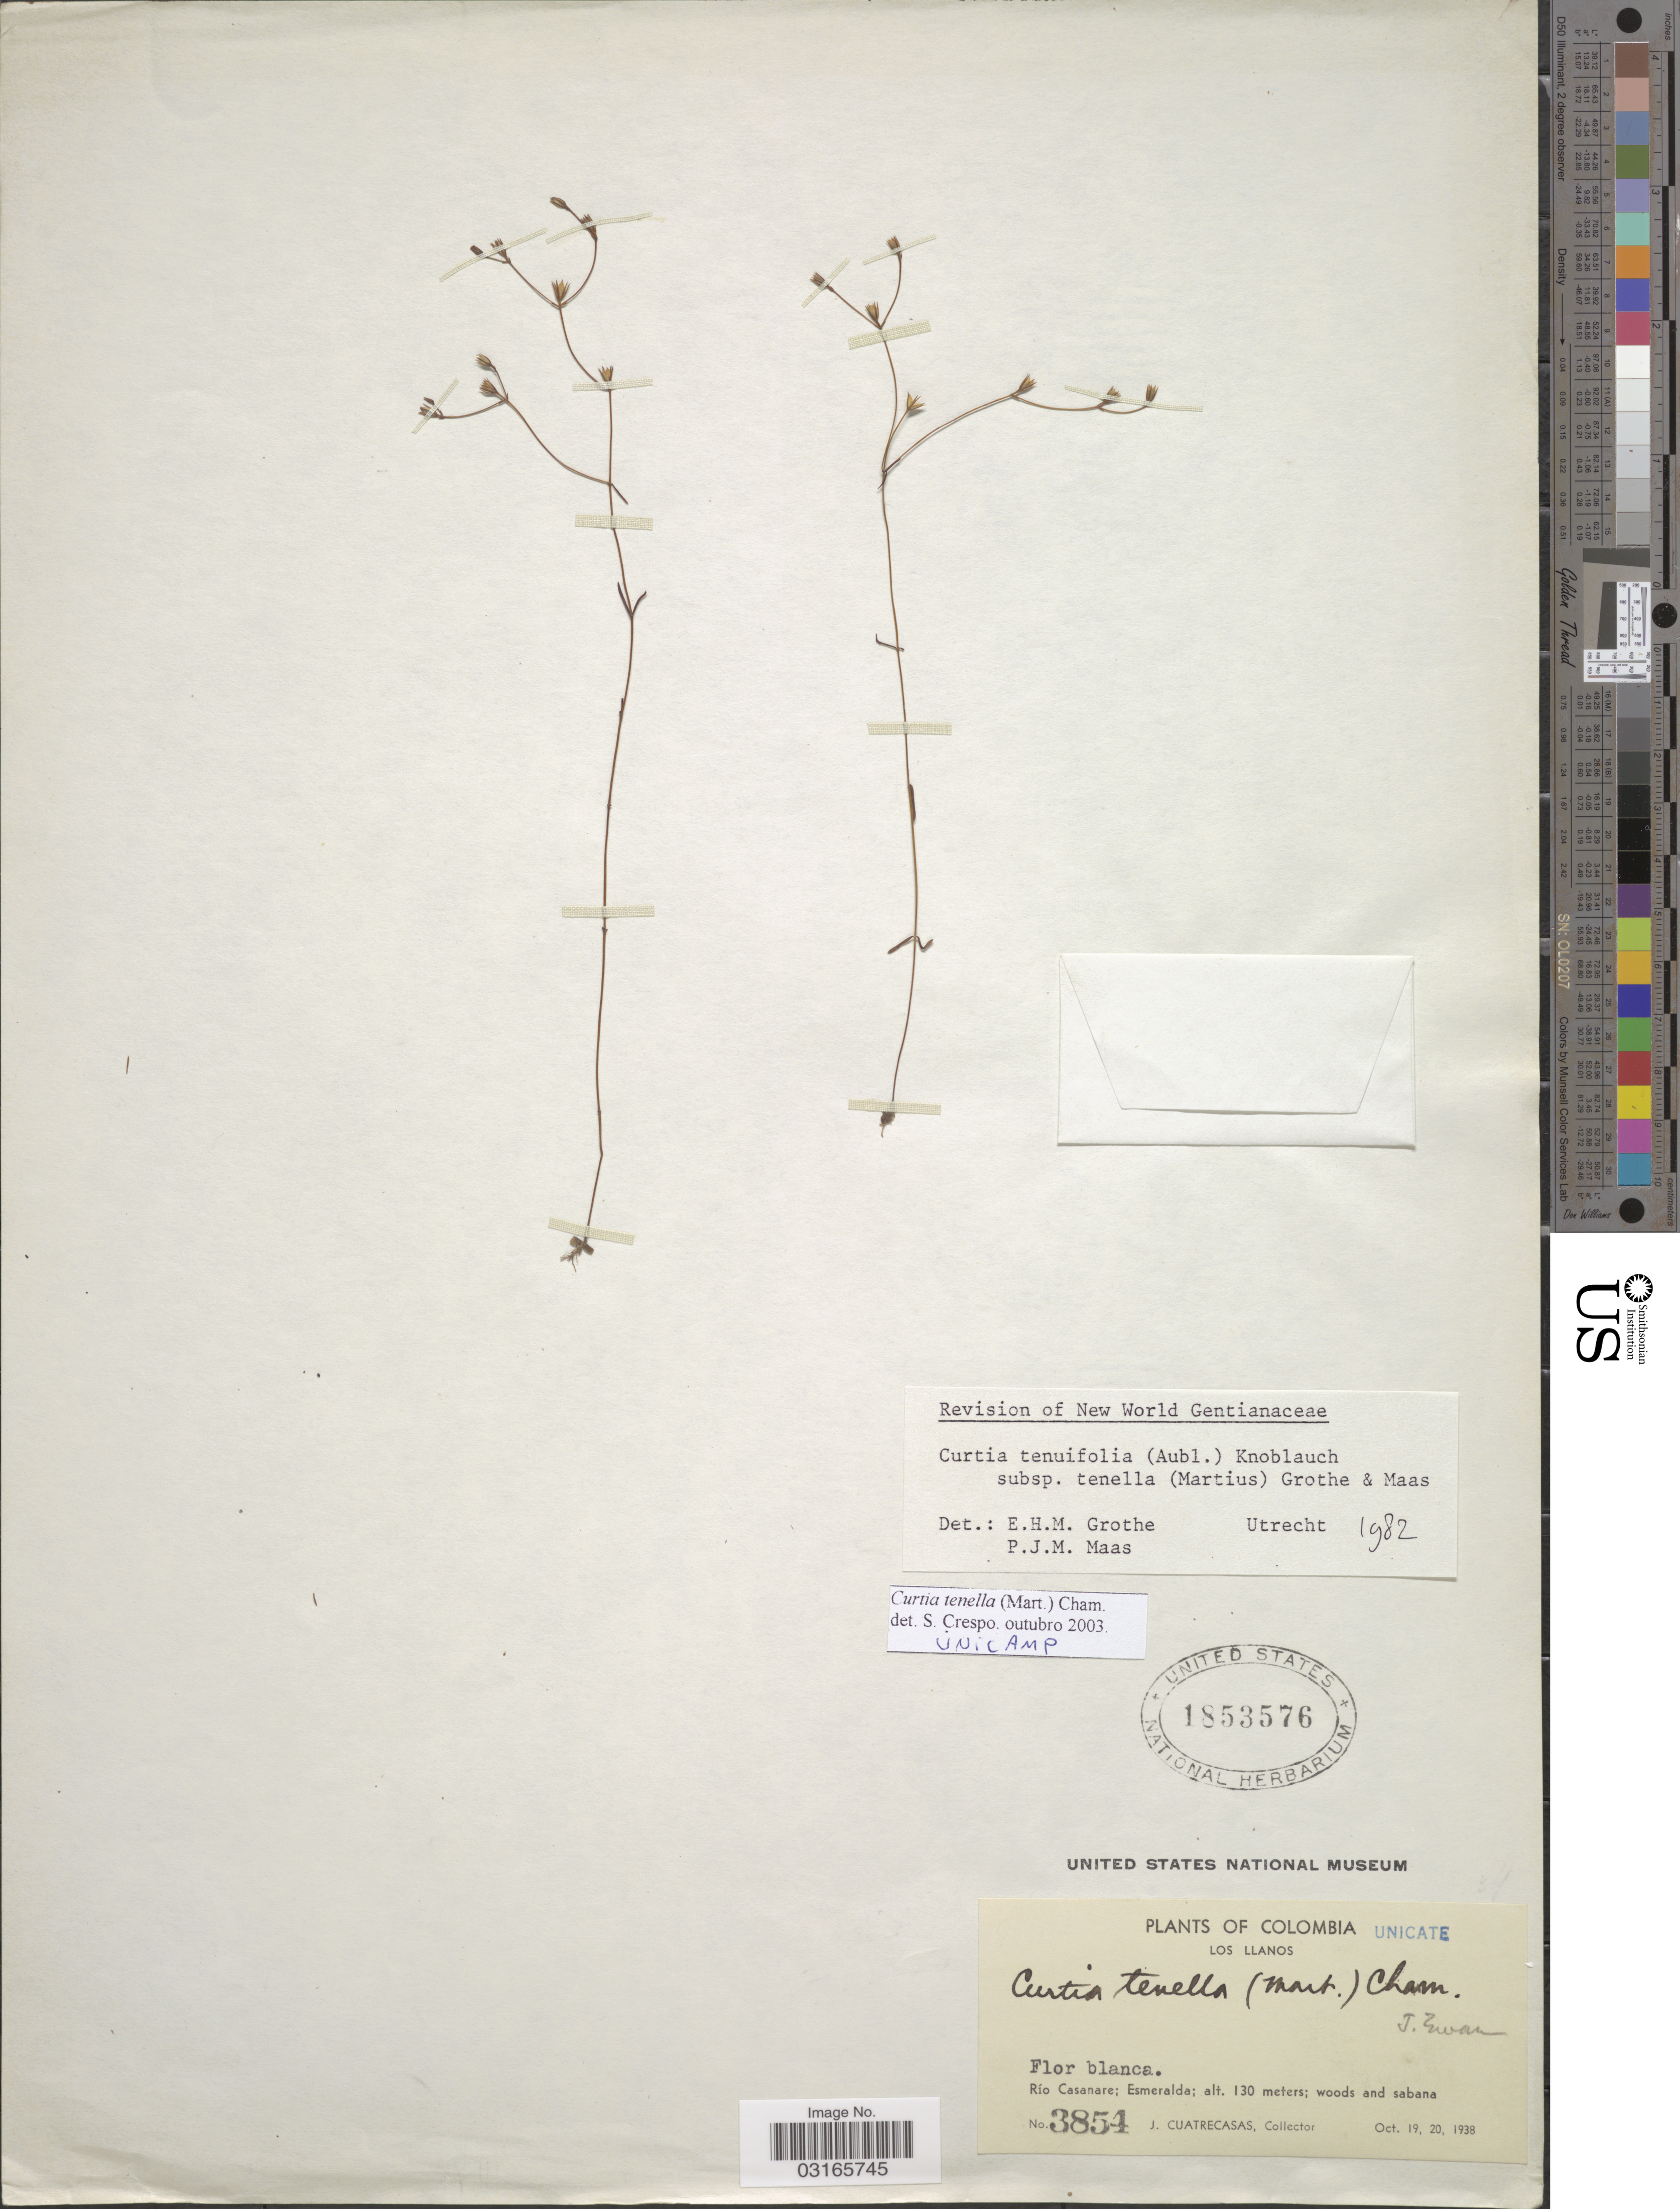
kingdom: Plantae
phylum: Tracheophyta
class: Magnoliopsida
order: Gentianales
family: Gentianaceae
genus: Curtia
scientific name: Curtia tenuifolia subsp. tenella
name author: (Mart.) E.H.M. Grothe & Maas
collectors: J. Cuatrecasas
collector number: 3854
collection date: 1938-10-19/1938-10-20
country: Colombia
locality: Los Llanos. Río Casanare; Esmeralda.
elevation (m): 130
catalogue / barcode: US 1853576